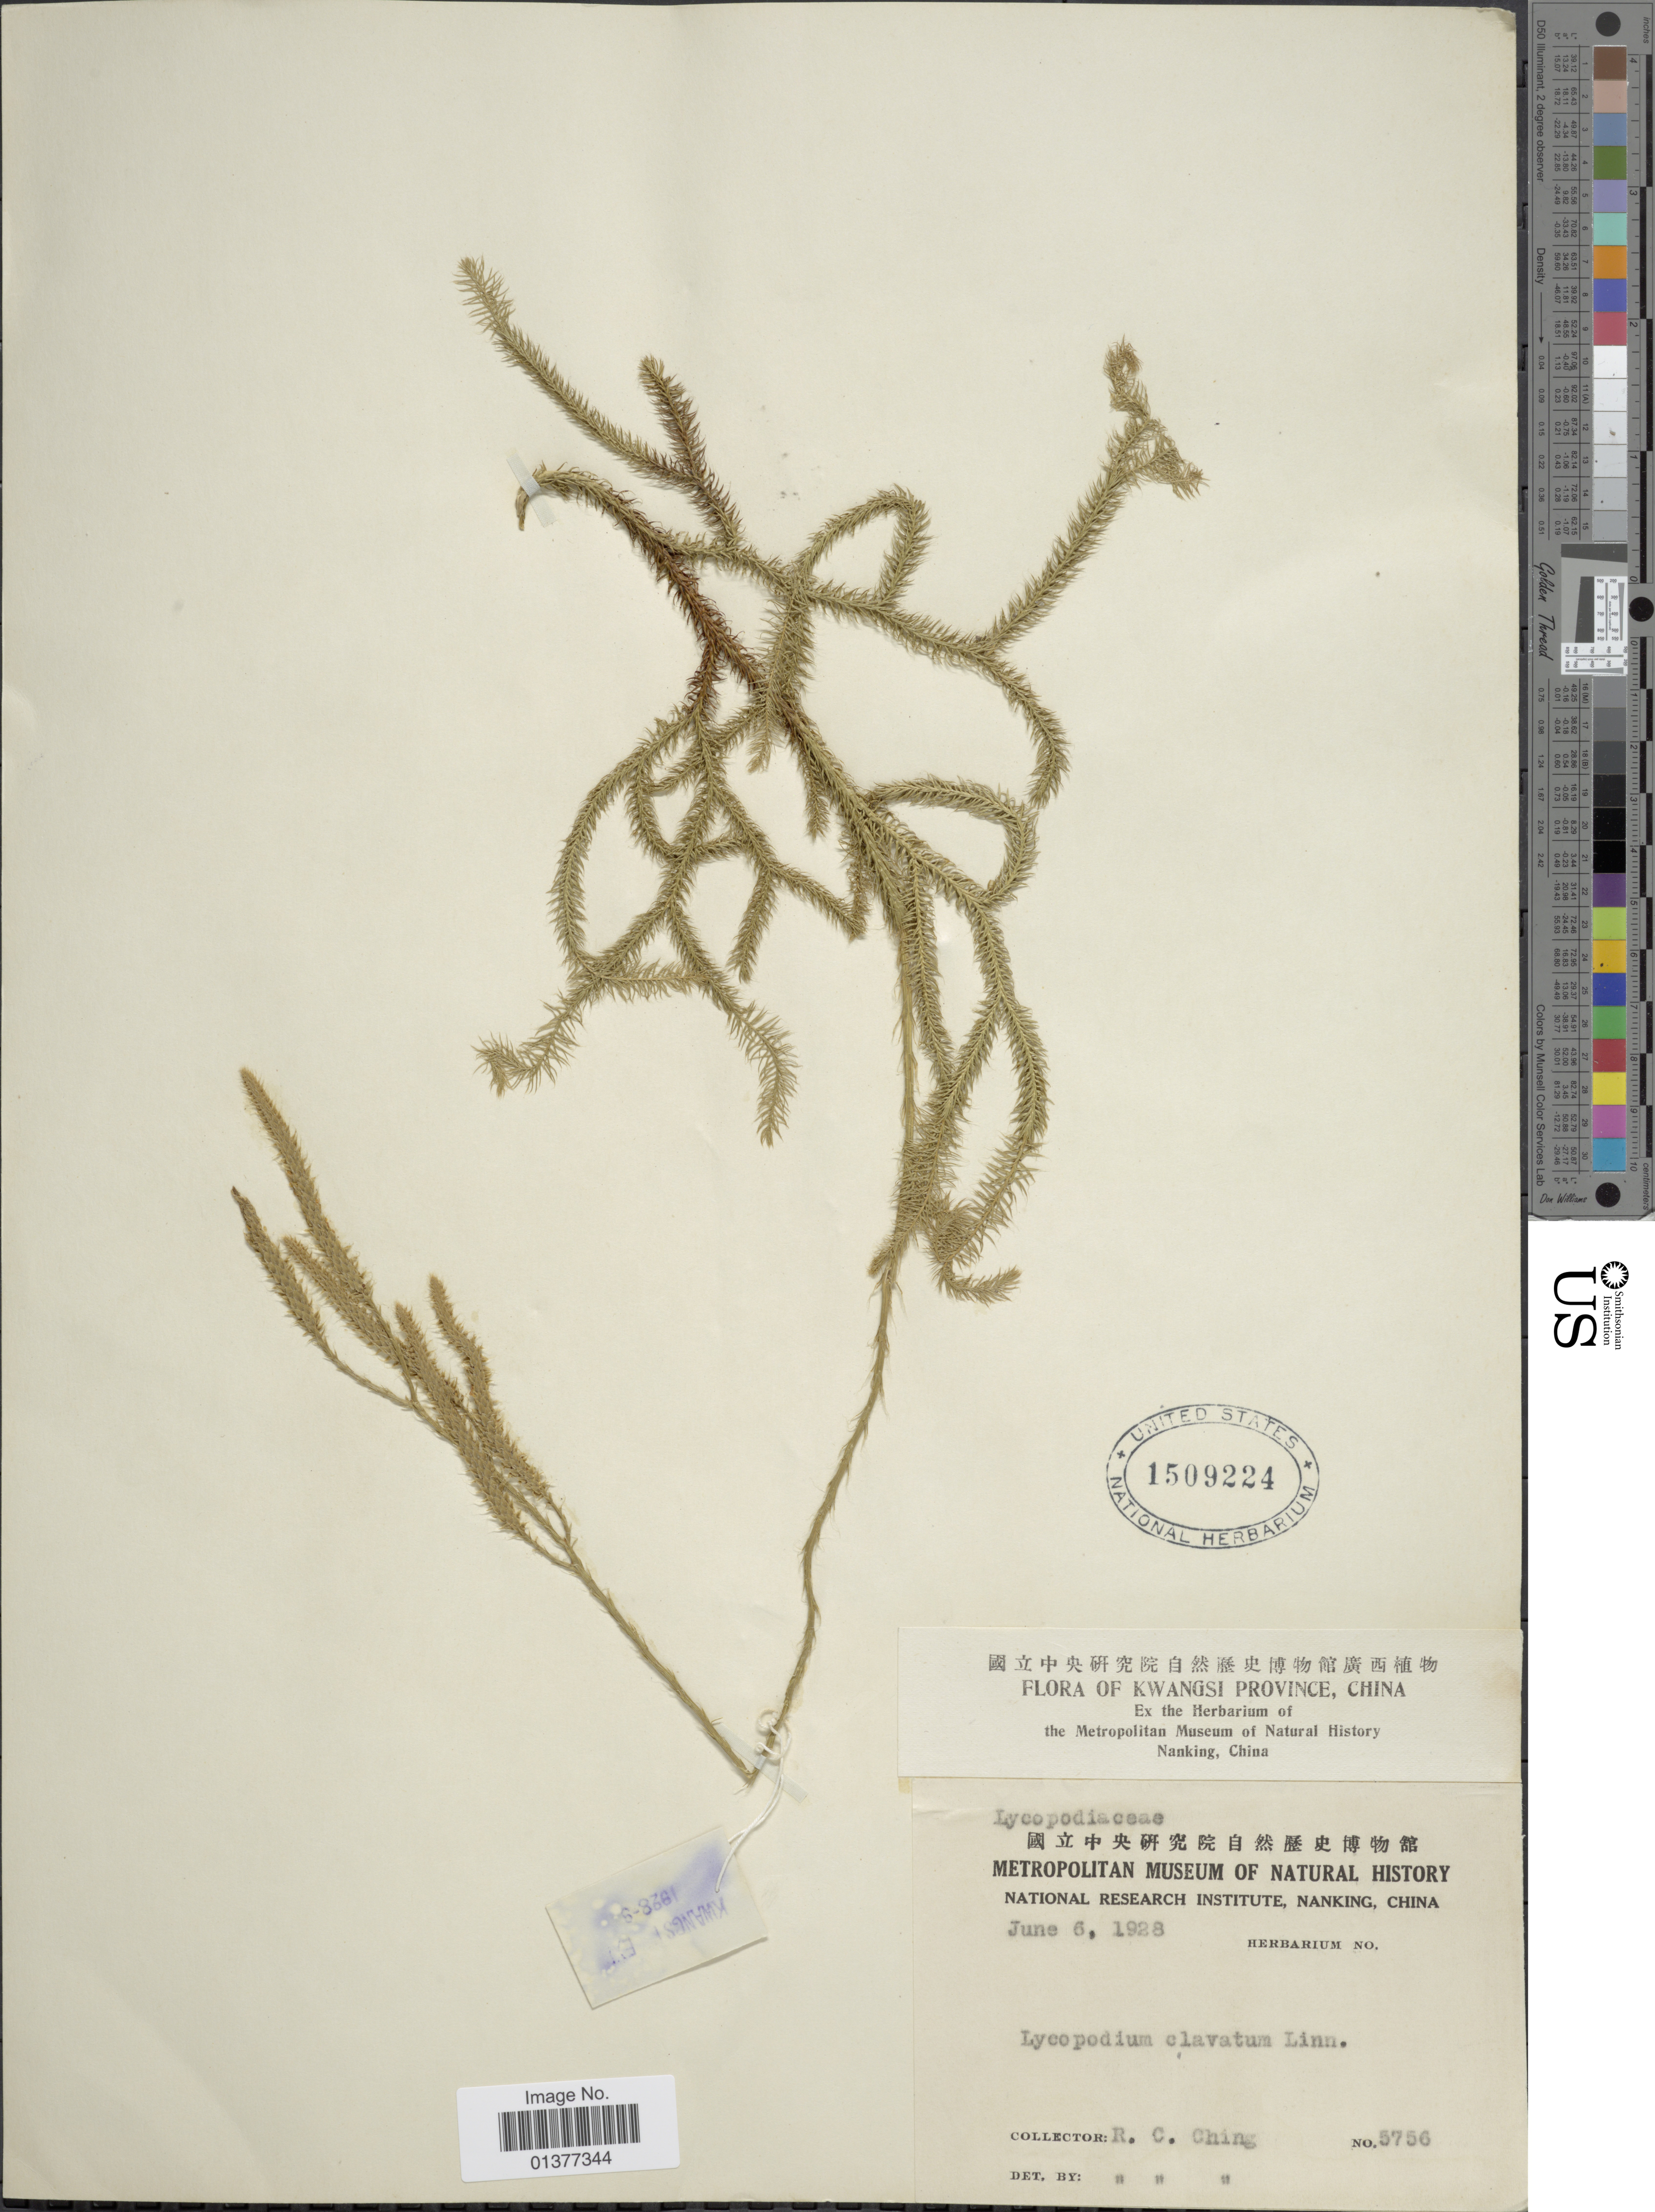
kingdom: Plantae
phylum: Tracheophyta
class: Lycopodiopsida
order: Lycopodiales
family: Lycopodiaceae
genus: Lycopodium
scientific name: Lycopodium clavatum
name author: L.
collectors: R. C. Ching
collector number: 5756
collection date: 1928-06-06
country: China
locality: Kwangsi province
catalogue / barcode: US 1509224